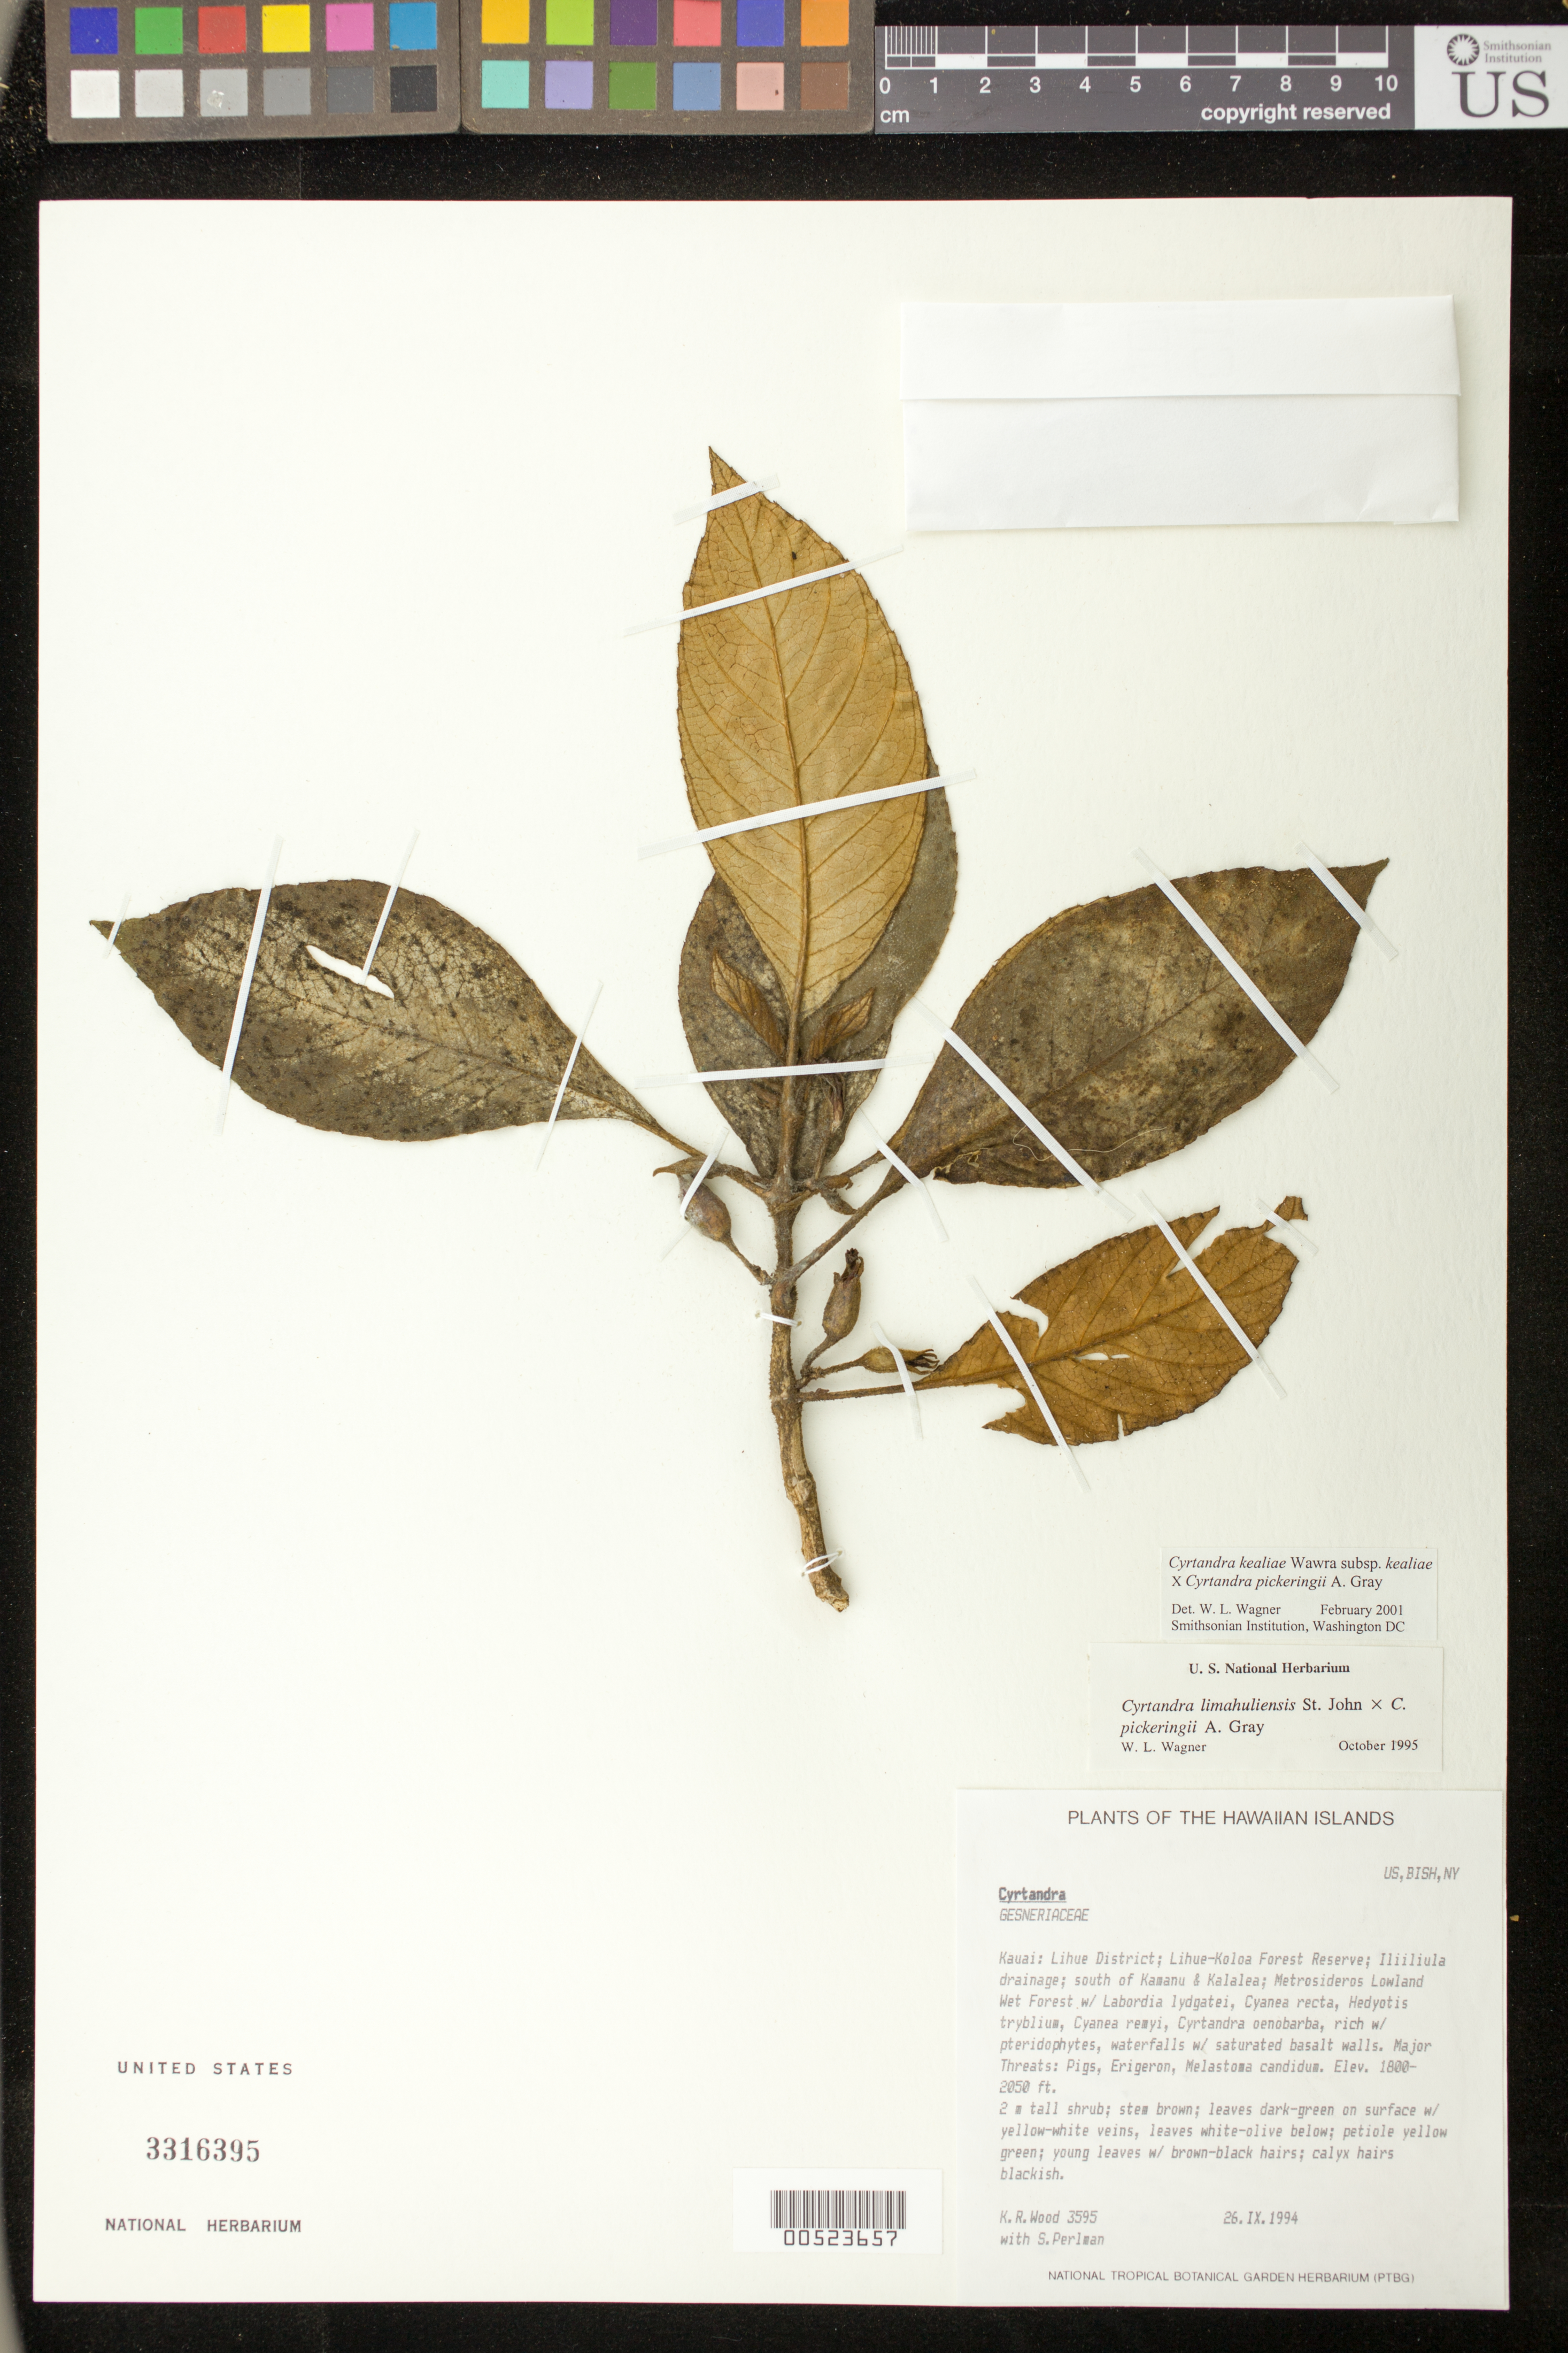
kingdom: Plantae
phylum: Tracheophyta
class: Magnoliopsida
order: Lamiales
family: Gesneriaceae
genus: Cyrtandra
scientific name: Cyrtandra kealiae subsp. kealiae x C. pickeringii A. Gray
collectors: K. R. Wood & S. P. Perlman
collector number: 3595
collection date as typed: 26 Sep 1994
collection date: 1994-09-26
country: United States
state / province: Hawaii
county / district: Kauai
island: Kaua'i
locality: Lihue Dist, Lihue-Koloa Forest Reserve, Iliiliula Drainage, S of Kamanu and Kalalea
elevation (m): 549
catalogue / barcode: US 3316395